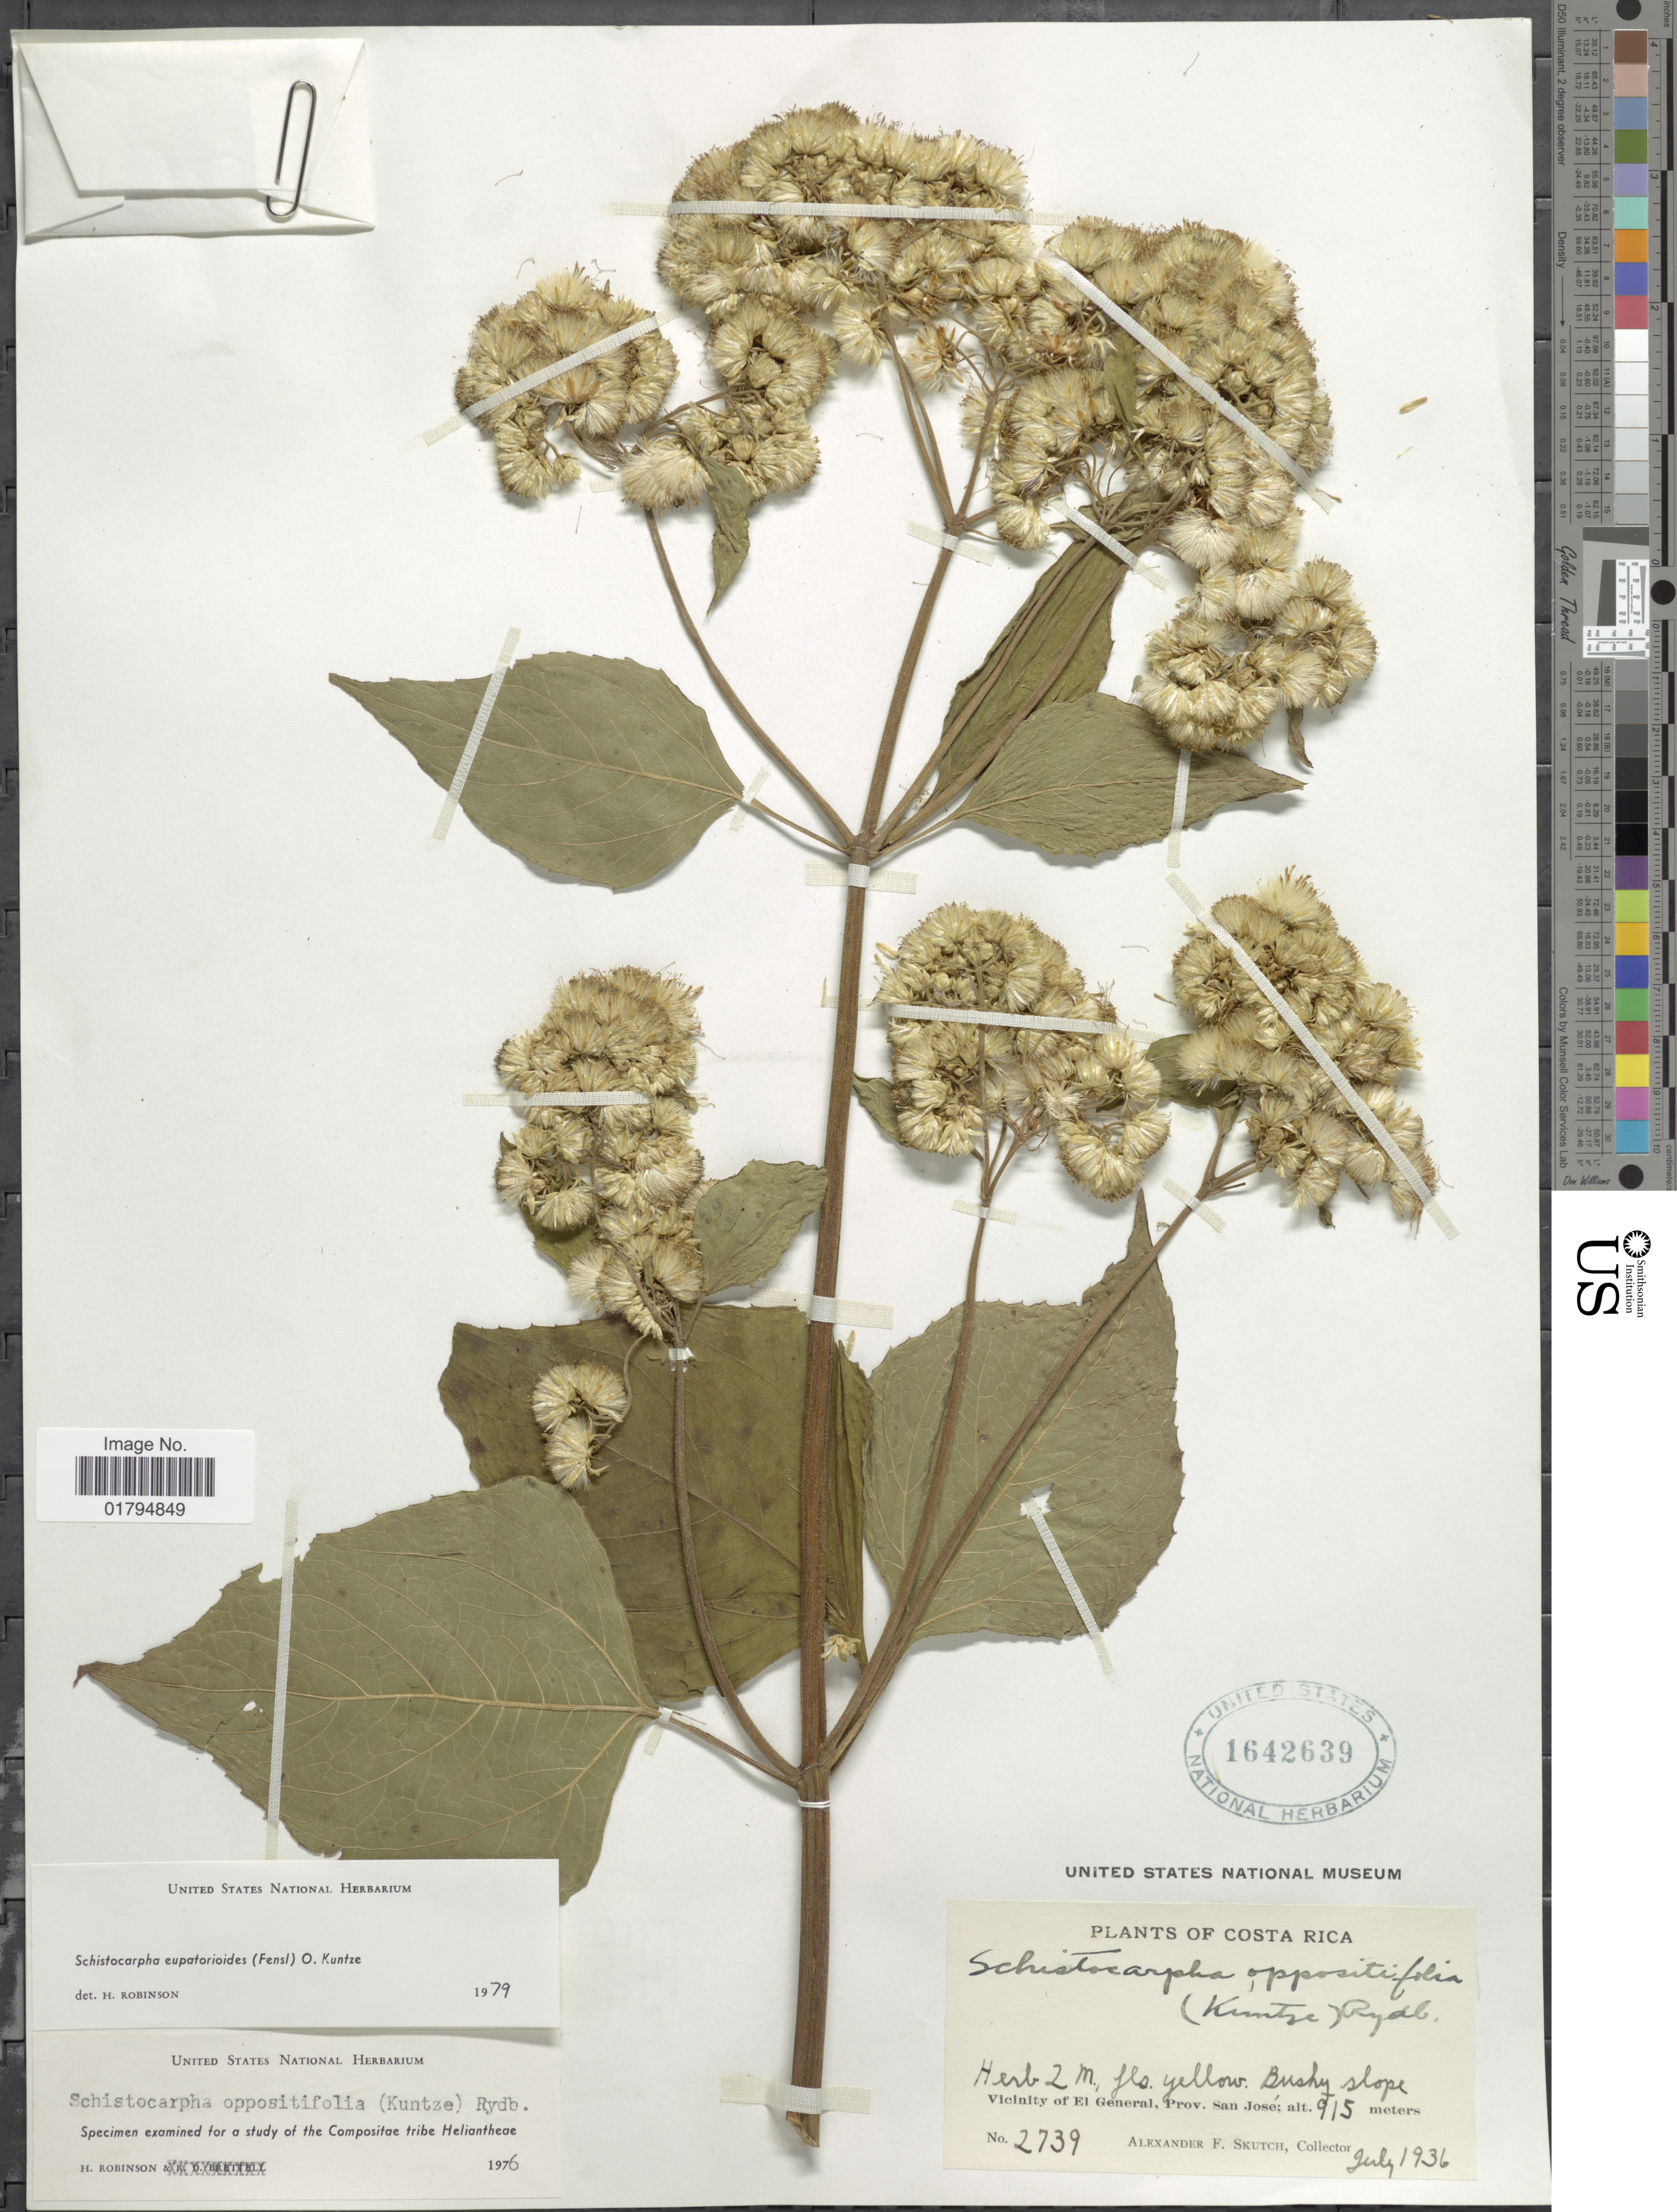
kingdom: Plantae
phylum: Tracheophyta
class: Magnoliopsida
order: Asterales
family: Asteraceae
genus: Schistocarpha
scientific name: Schistocarpha eupatorioides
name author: (Fenzl) Kuntze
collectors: A. F. Skutch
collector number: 2739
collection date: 1936-07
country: Costa Rica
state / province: San José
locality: Vicinity of El General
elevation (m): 915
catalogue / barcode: US 1642639